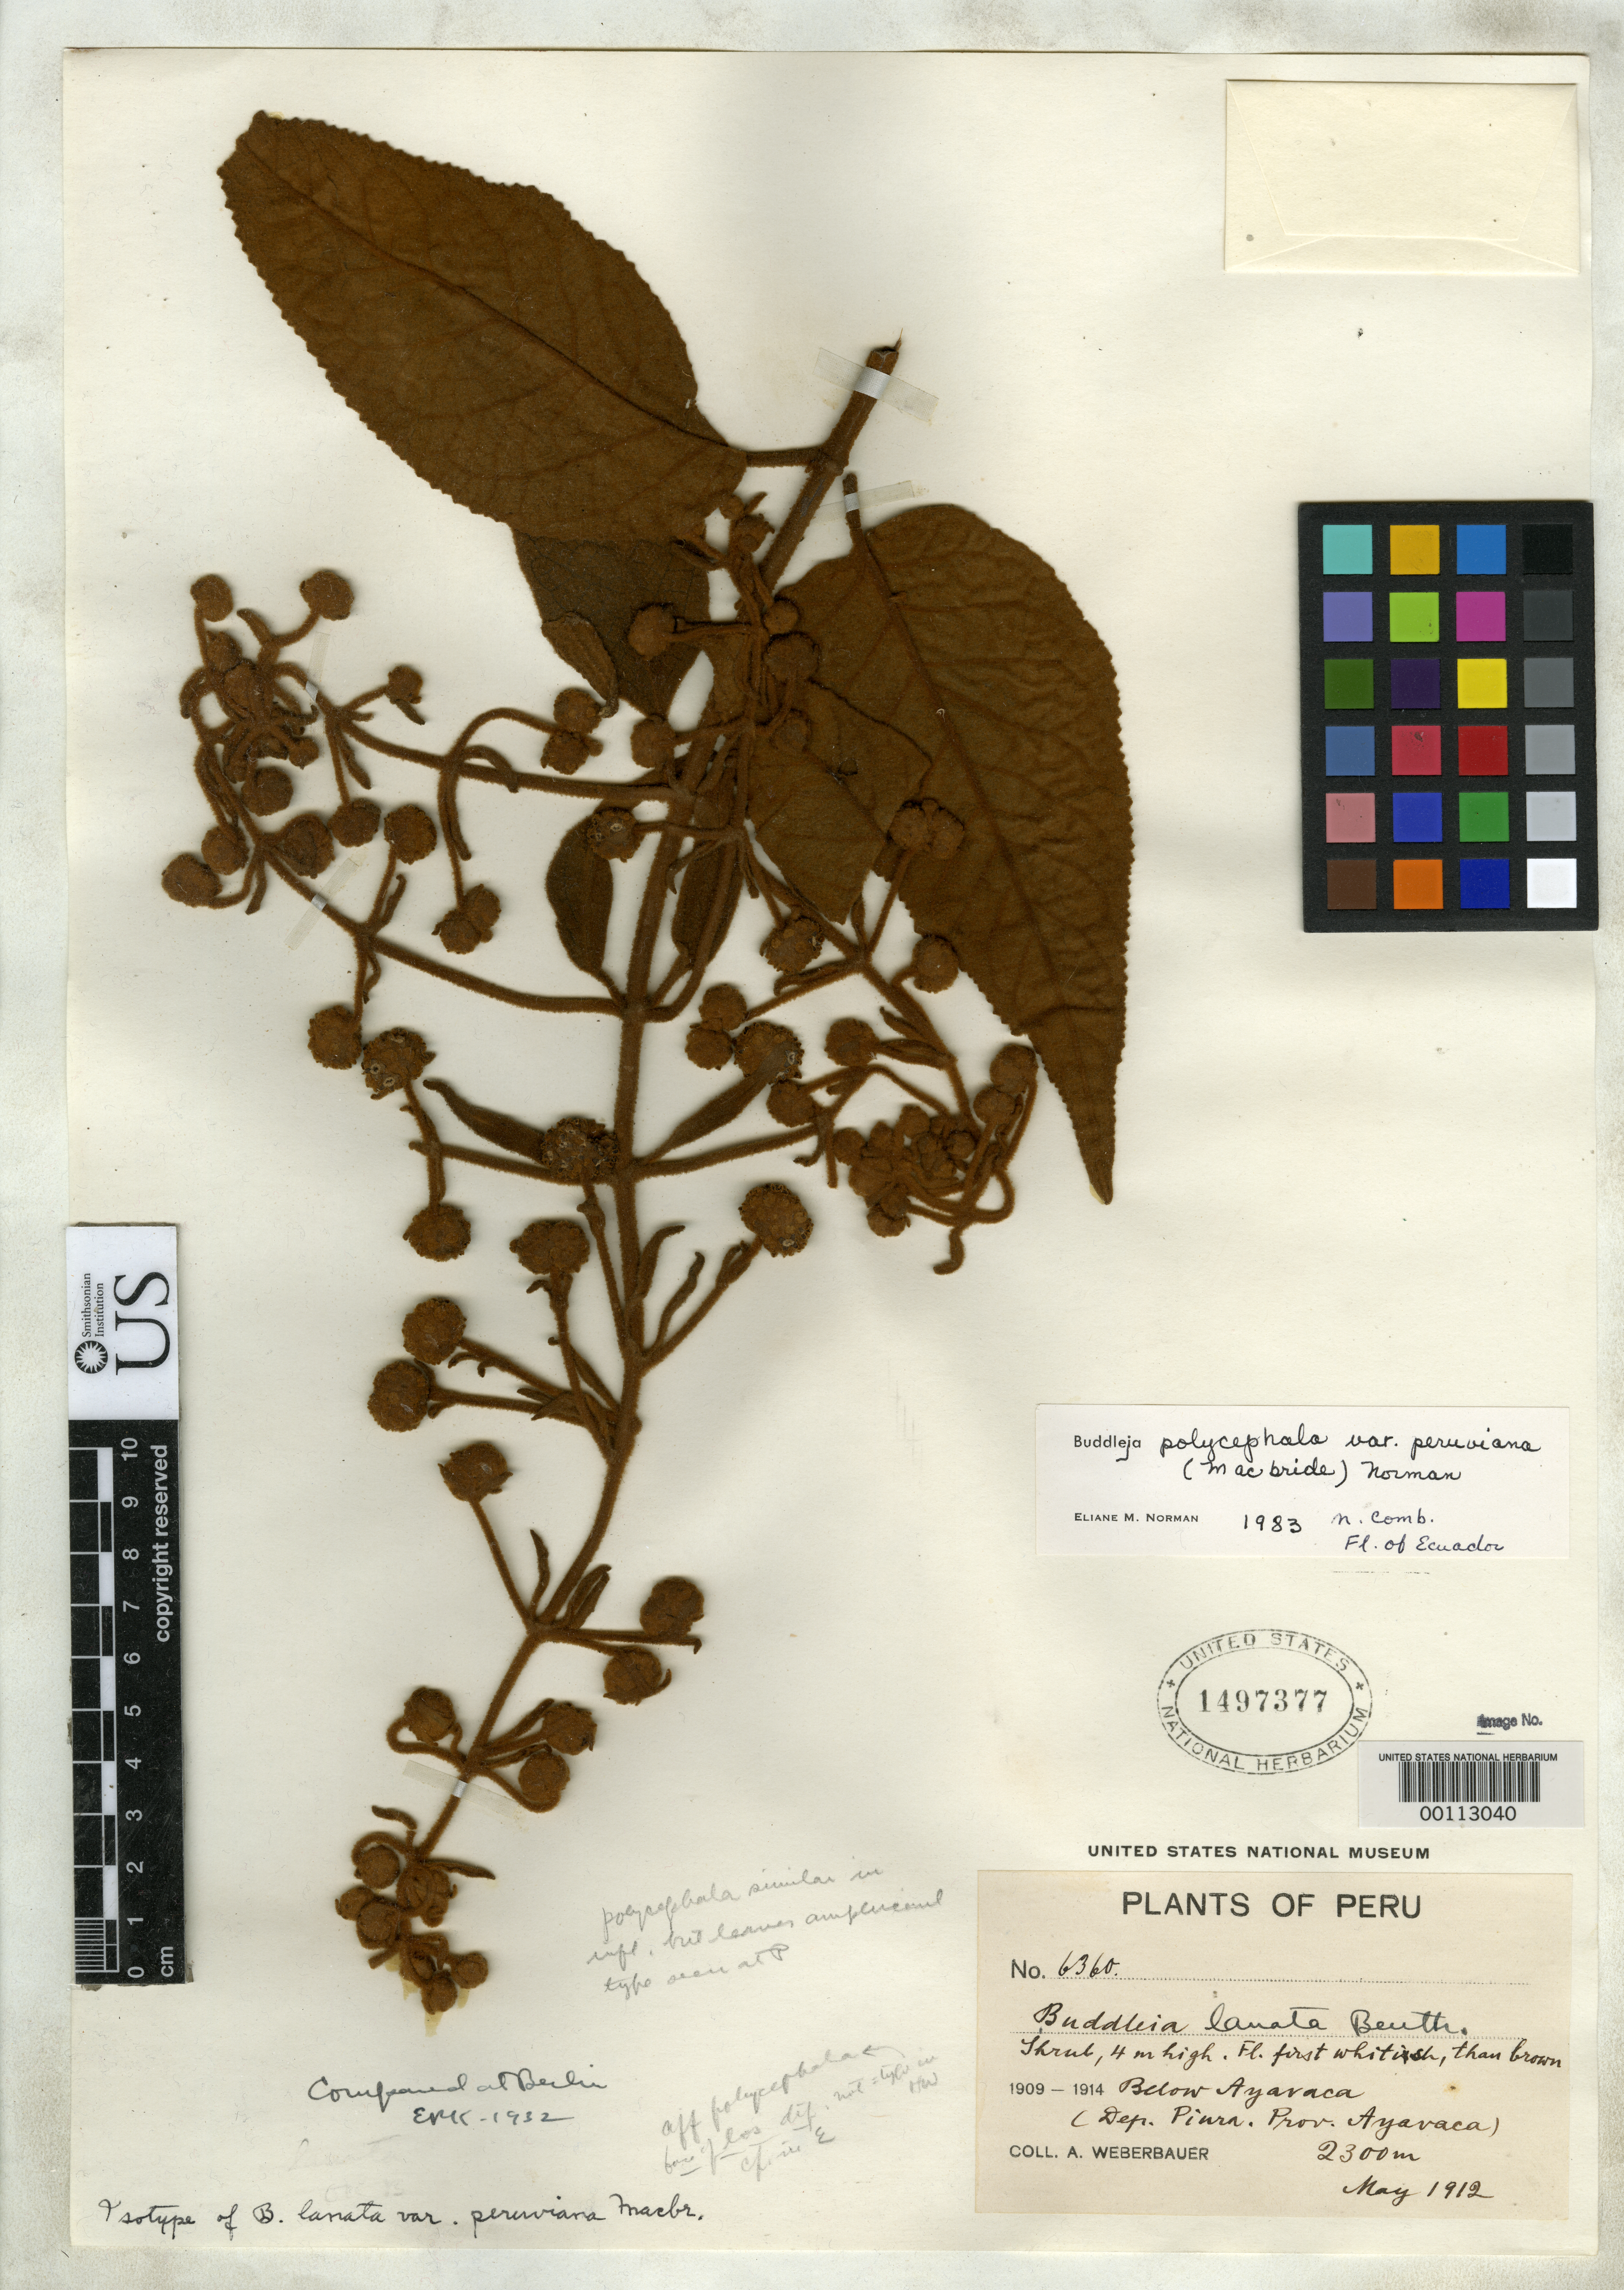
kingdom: Plantae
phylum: Tracheophyta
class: Magnoliopsida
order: Lamiales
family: Scrophulariaceae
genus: Buddleja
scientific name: Buddleja lanata var. peruviana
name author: J.F. Macbr.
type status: Isotype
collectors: A. Weberbauer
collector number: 6360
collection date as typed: May 1912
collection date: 1912-05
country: Peru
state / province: Piura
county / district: Ayabaca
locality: Below Ayavaca.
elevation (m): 2300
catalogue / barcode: US 1497377